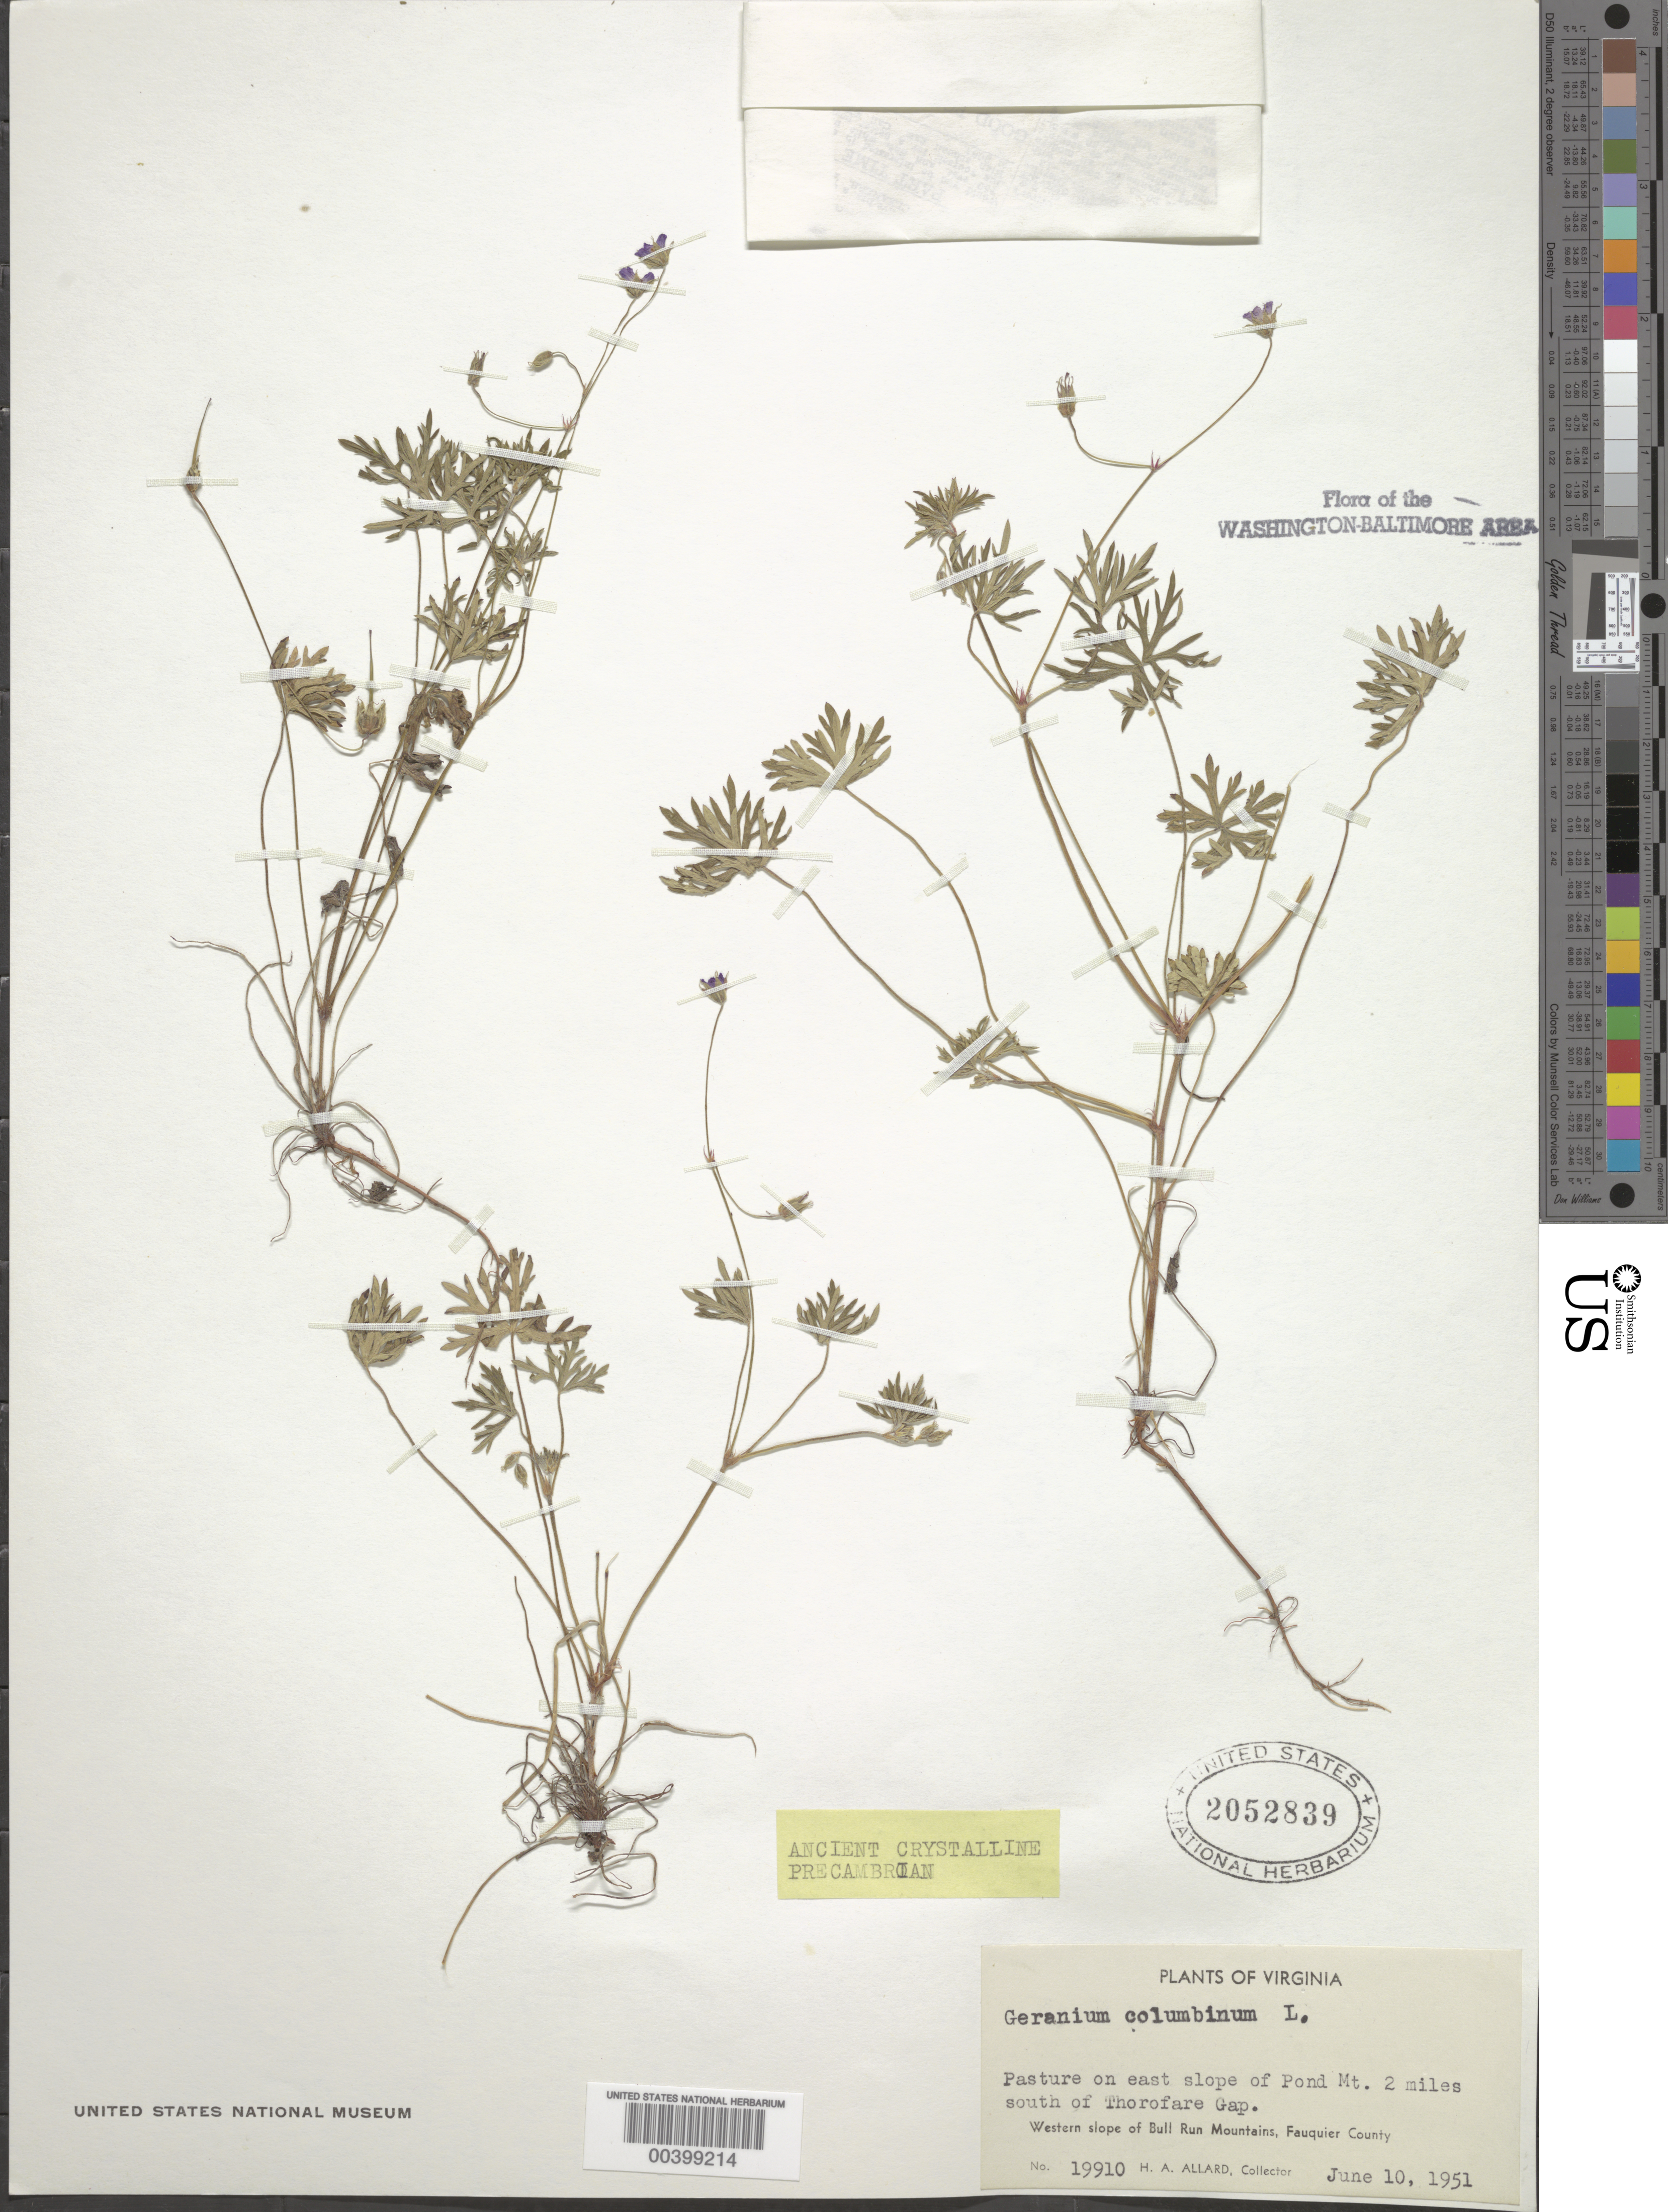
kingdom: Plantae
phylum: Tracheophyta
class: Magnoliopsida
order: Geraniales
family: Geraniaceae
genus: Geranium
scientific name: Geranium columbinum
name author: L.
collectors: H. A. Allard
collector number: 19910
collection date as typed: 10 Jun 1951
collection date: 1951-06-10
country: United States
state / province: Virginia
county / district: Fauquier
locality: Pond Mountains, south of Thorofare Gap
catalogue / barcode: US 2052839